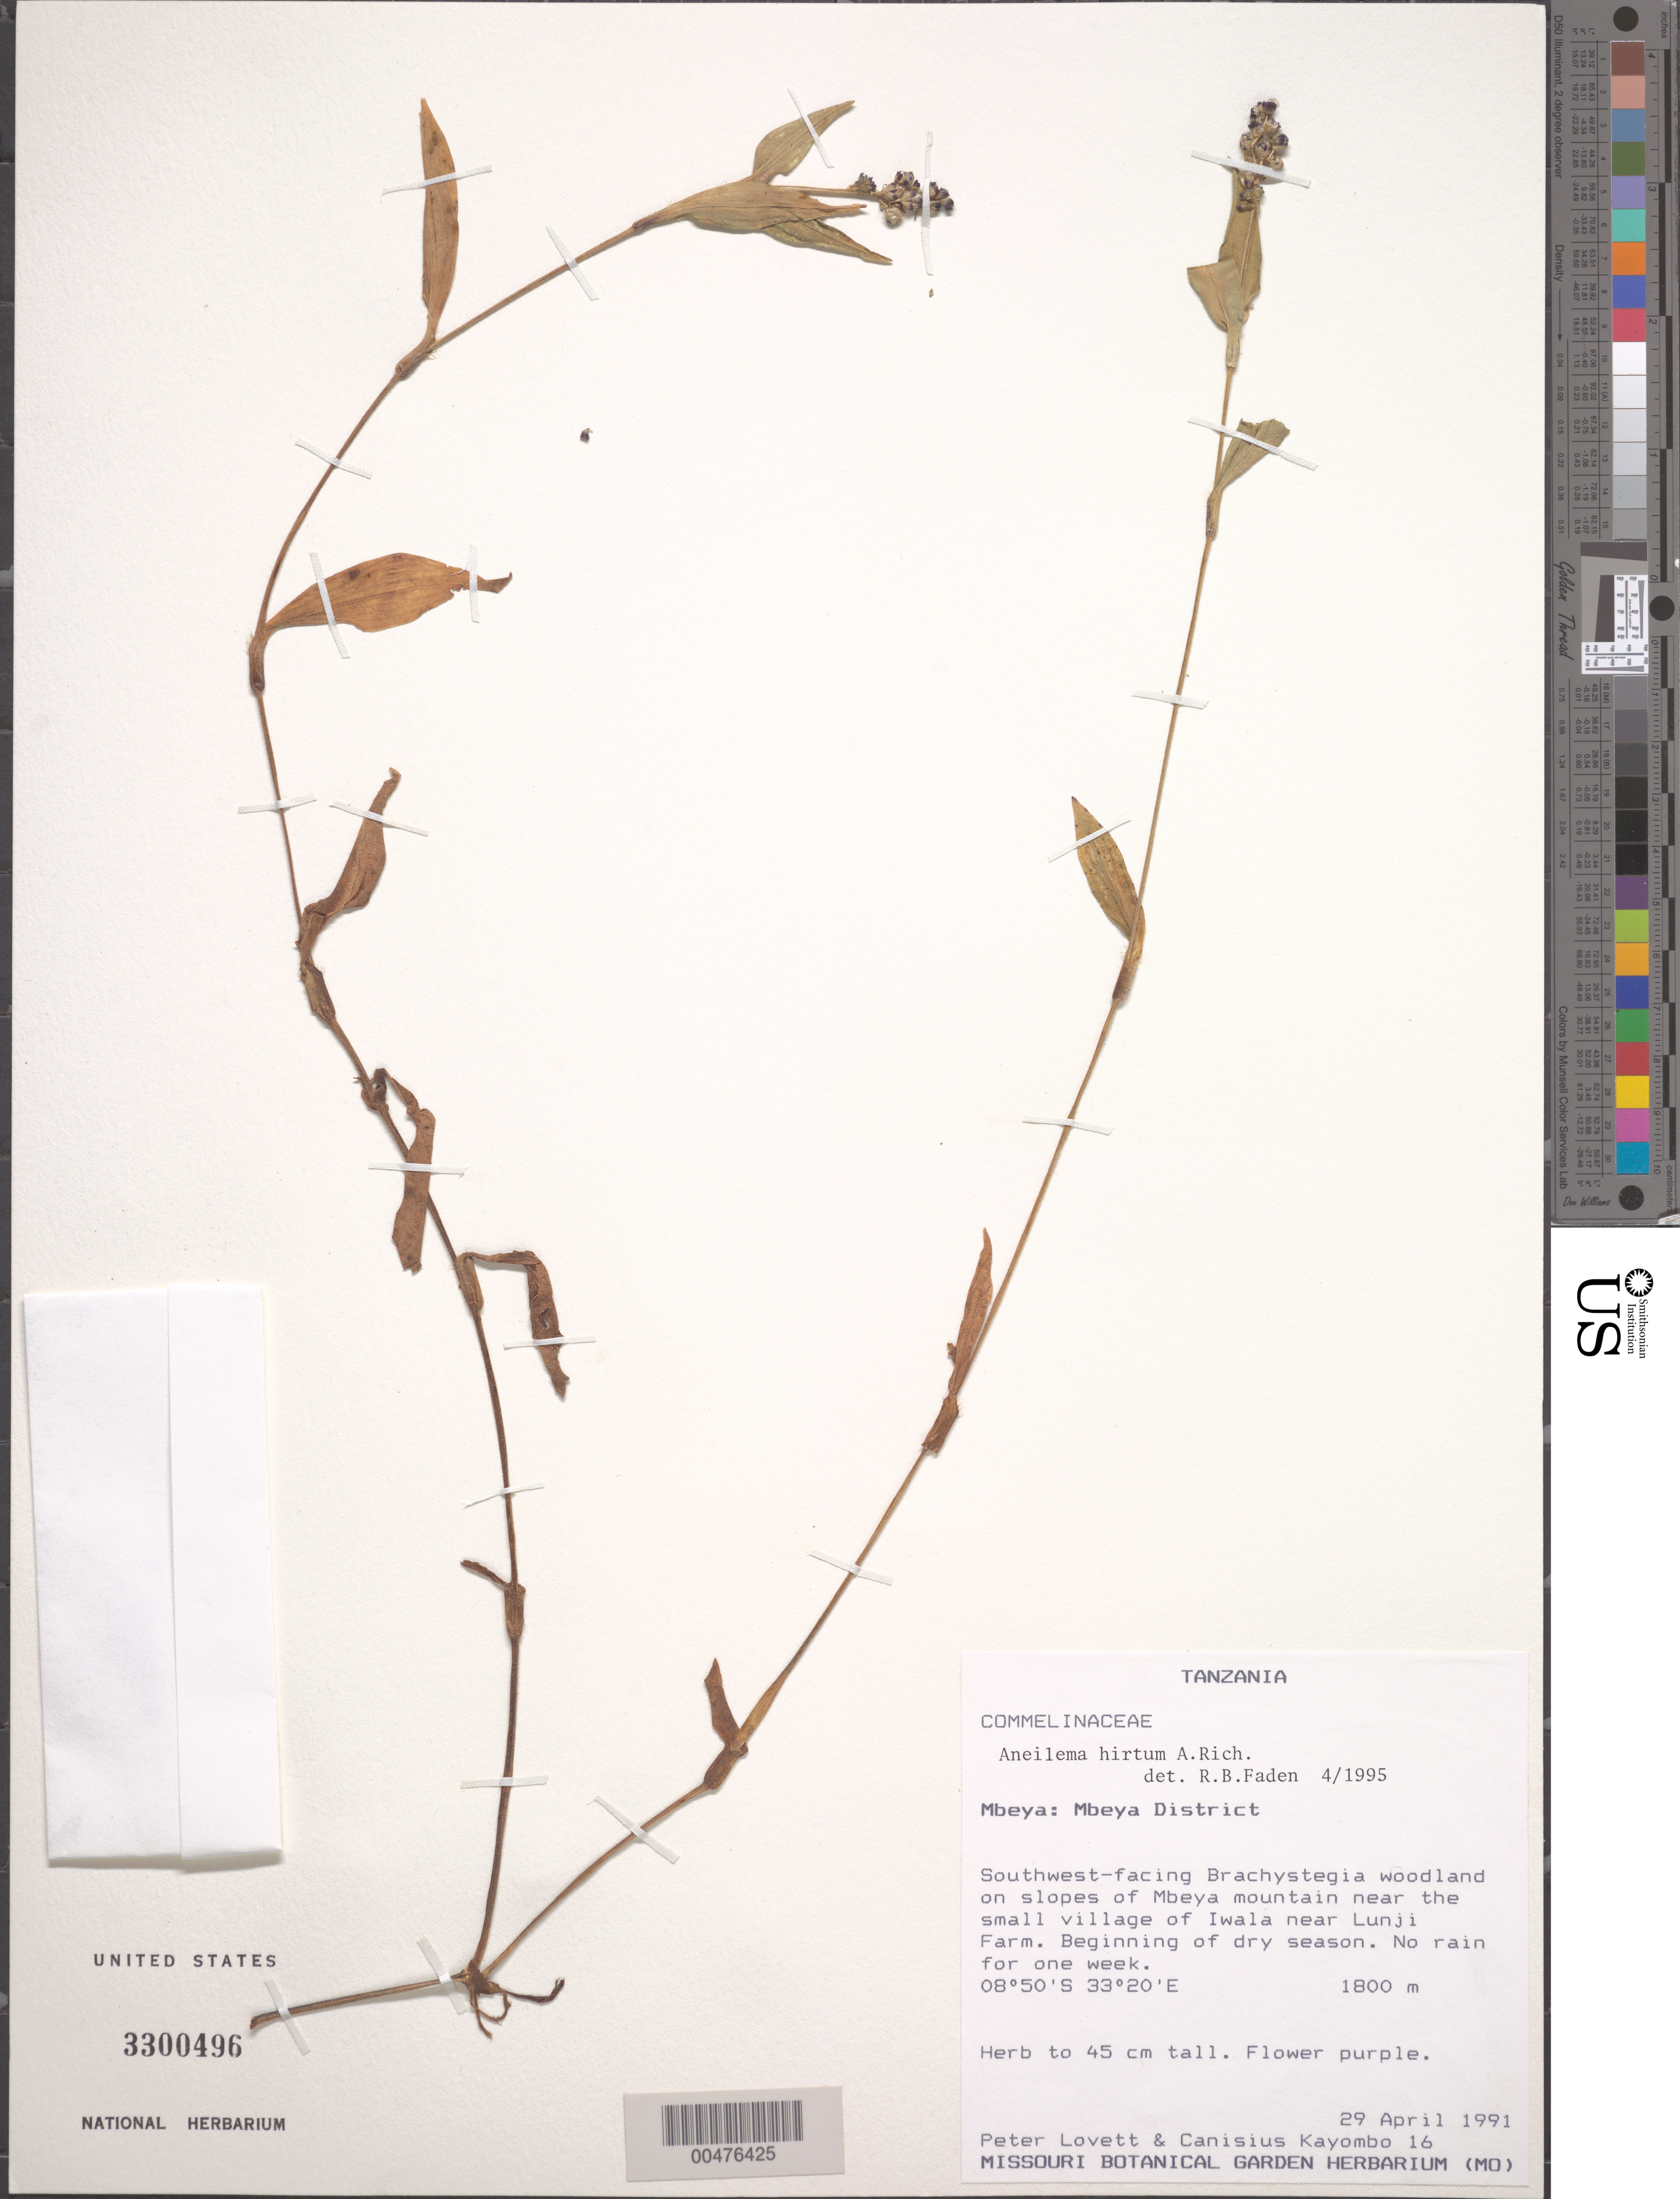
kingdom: Plantae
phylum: Tracheophyta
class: Liliopsida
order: Commelinales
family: Commelinaceae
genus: Aneilema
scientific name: Aneilema hirtum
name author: A. Rich.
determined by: Faden, Robert B., (US), Smithsonian Institution - National Museum of Natural History (UNITED STATES)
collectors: P. Lovett & C. J. Kayombo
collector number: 16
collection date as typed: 29 Apr 1991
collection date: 1991-04-29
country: Tanzania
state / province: Mbeya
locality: Small village of iwala near lunjii farm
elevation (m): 1800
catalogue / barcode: US 3300496